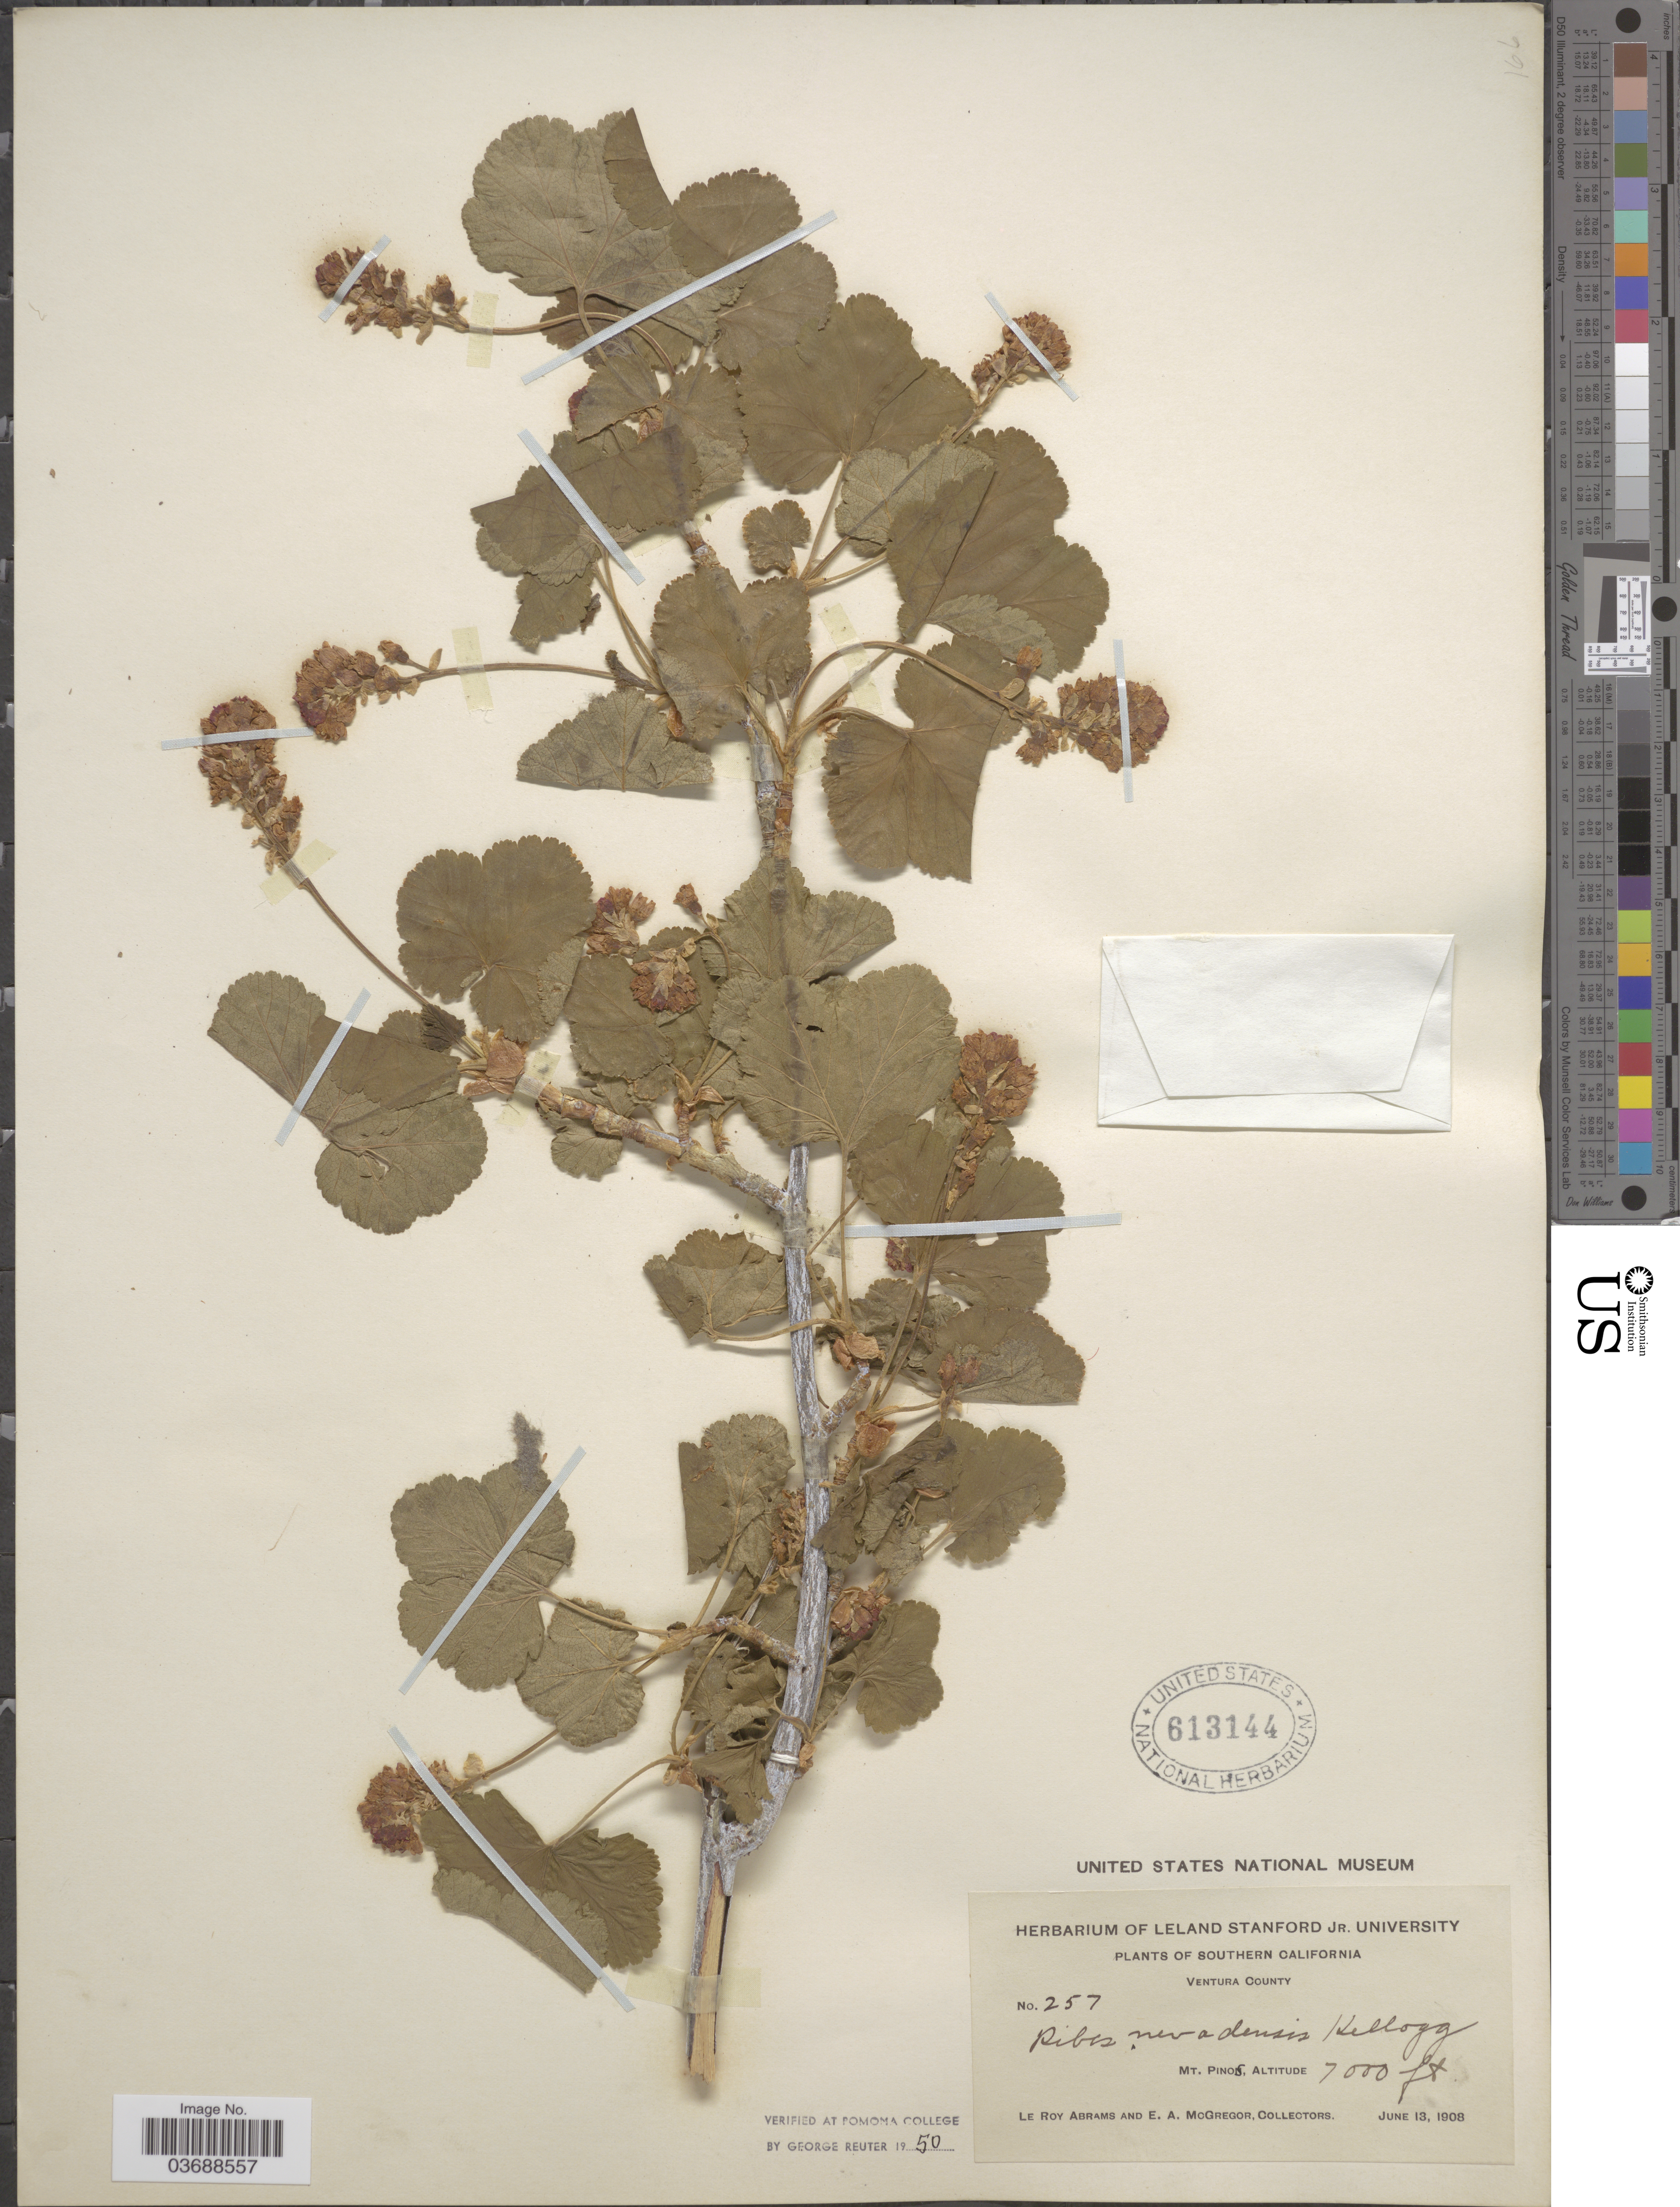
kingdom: Plantae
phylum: Tracheophyta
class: Magnoliopsida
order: Saxifragales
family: Grossulariaceae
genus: Ribes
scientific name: Ribes nevadense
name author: Kellogg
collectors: L. Abrams & E. A. McGregor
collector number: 257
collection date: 1908-06-13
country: United States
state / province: California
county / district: Ventura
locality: Southern California. Ventura County. Mt. Pinos.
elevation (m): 2134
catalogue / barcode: US 613144